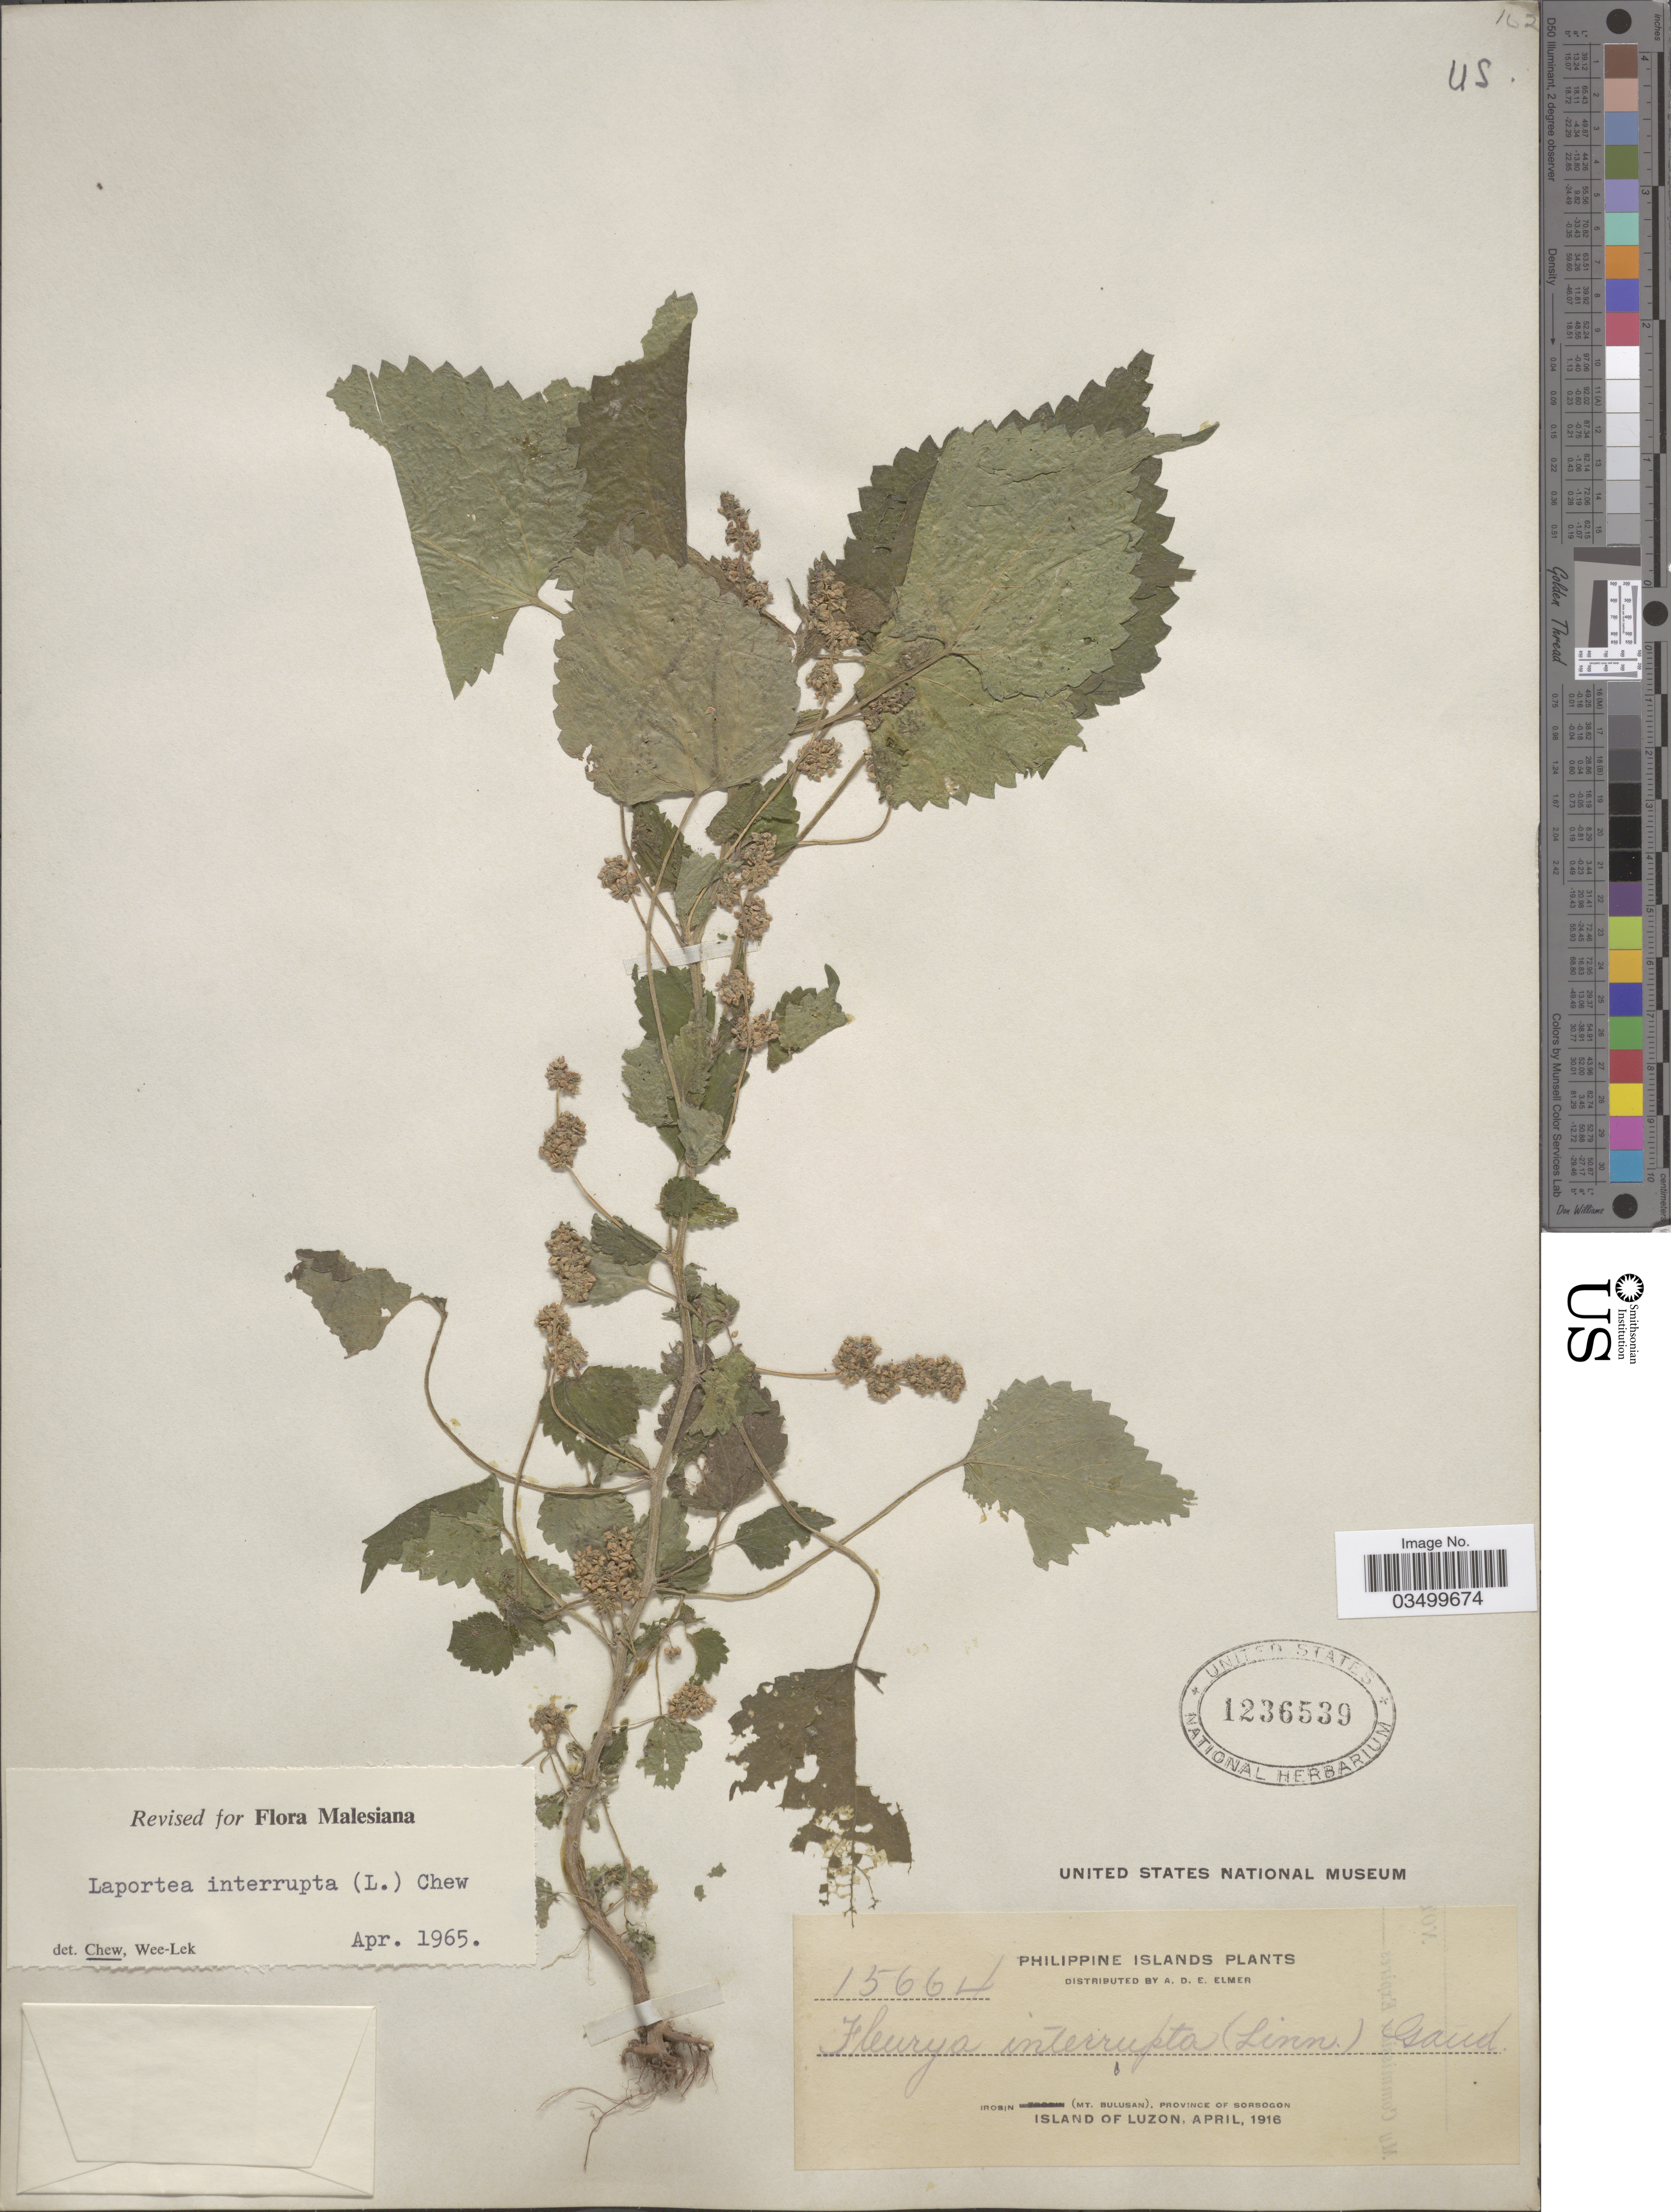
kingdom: Plantae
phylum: Tracheophyta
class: Magnoliopsida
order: Rosales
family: Urticaceae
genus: Laportea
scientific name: Laportea interrupta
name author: (L.) Chew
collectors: A. D. E. Elmer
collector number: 15664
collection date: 1916-04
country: Philippines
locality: Irosin, (Mt. Bulusan), Province of Sorsogon. Island of Luzon.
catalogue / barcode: US 1236539